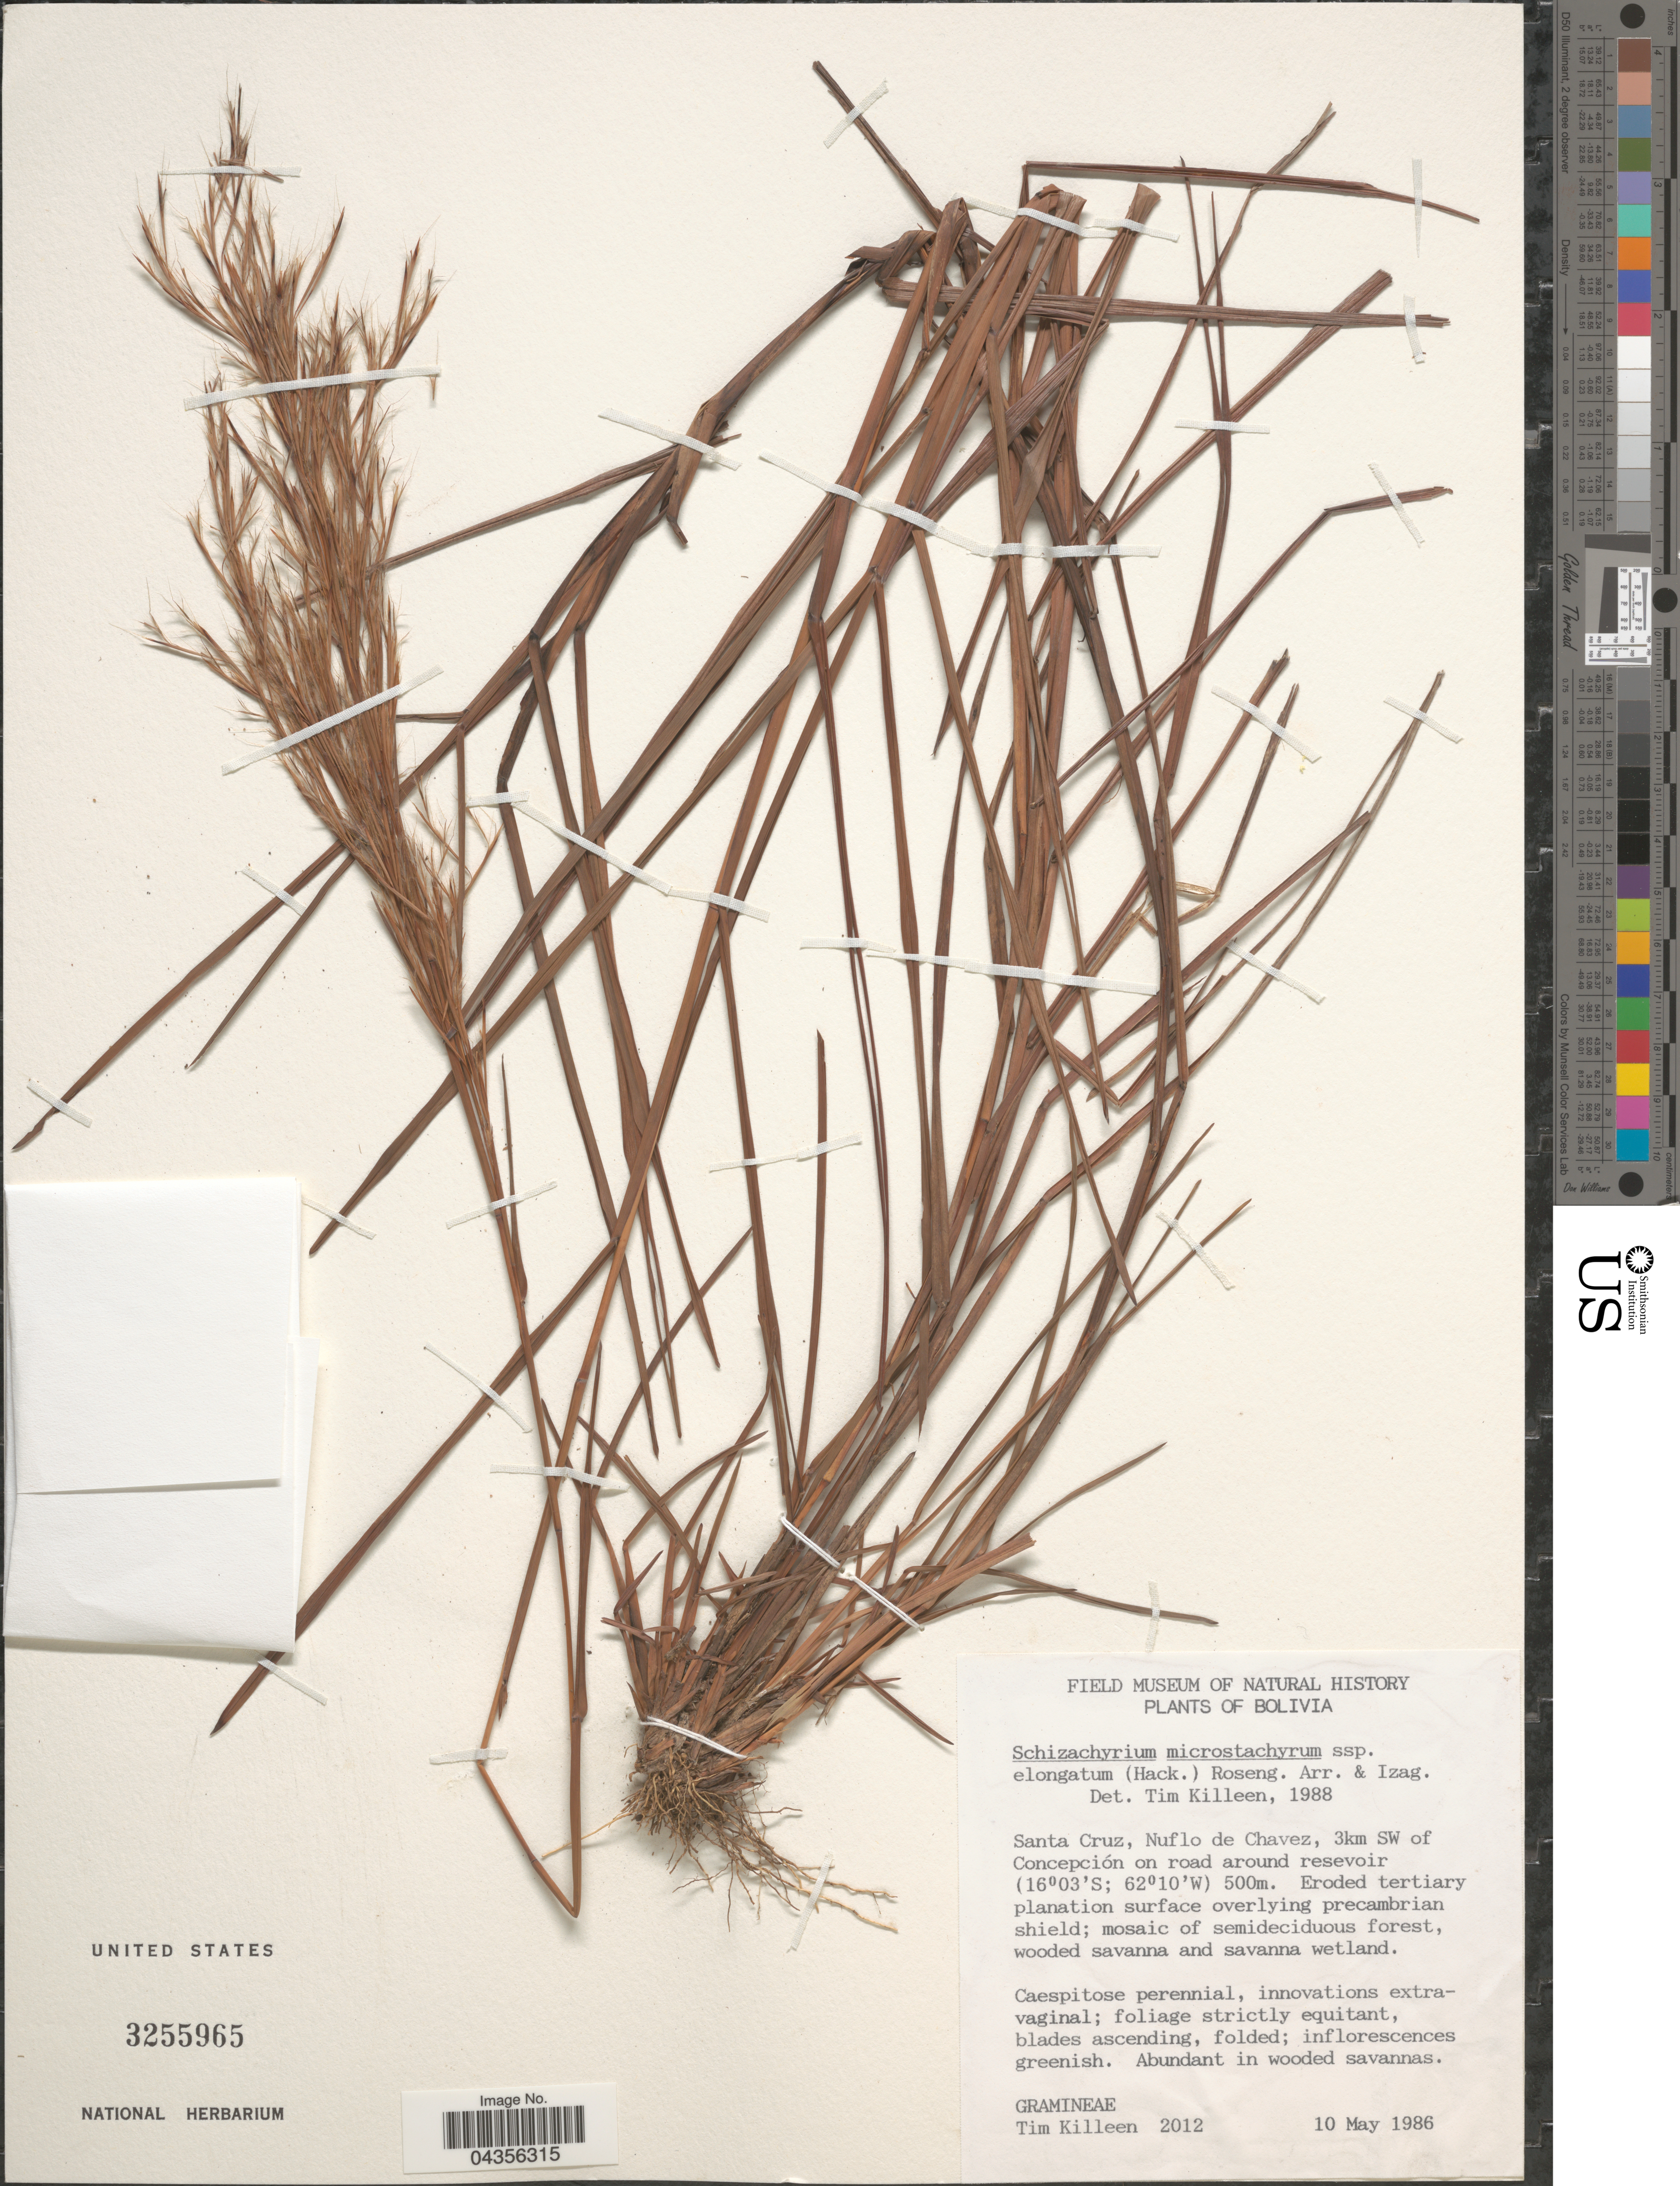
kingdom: Plantae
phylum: Tracheophyta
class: Liliopsida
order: Poales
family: Poaceae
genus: Schizachyrium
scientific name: Schizachyrium microstachyum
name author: (Desv. ex Ham.) Roseng. et al.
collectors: T. J. Killeen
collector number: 2012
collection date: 1986-05-10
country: Bolivia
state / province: Santa Cruz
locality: Nuflo de Chavez, 3km SW of Concepción on road around reservoir.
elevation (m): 500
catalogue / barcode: US 3255965